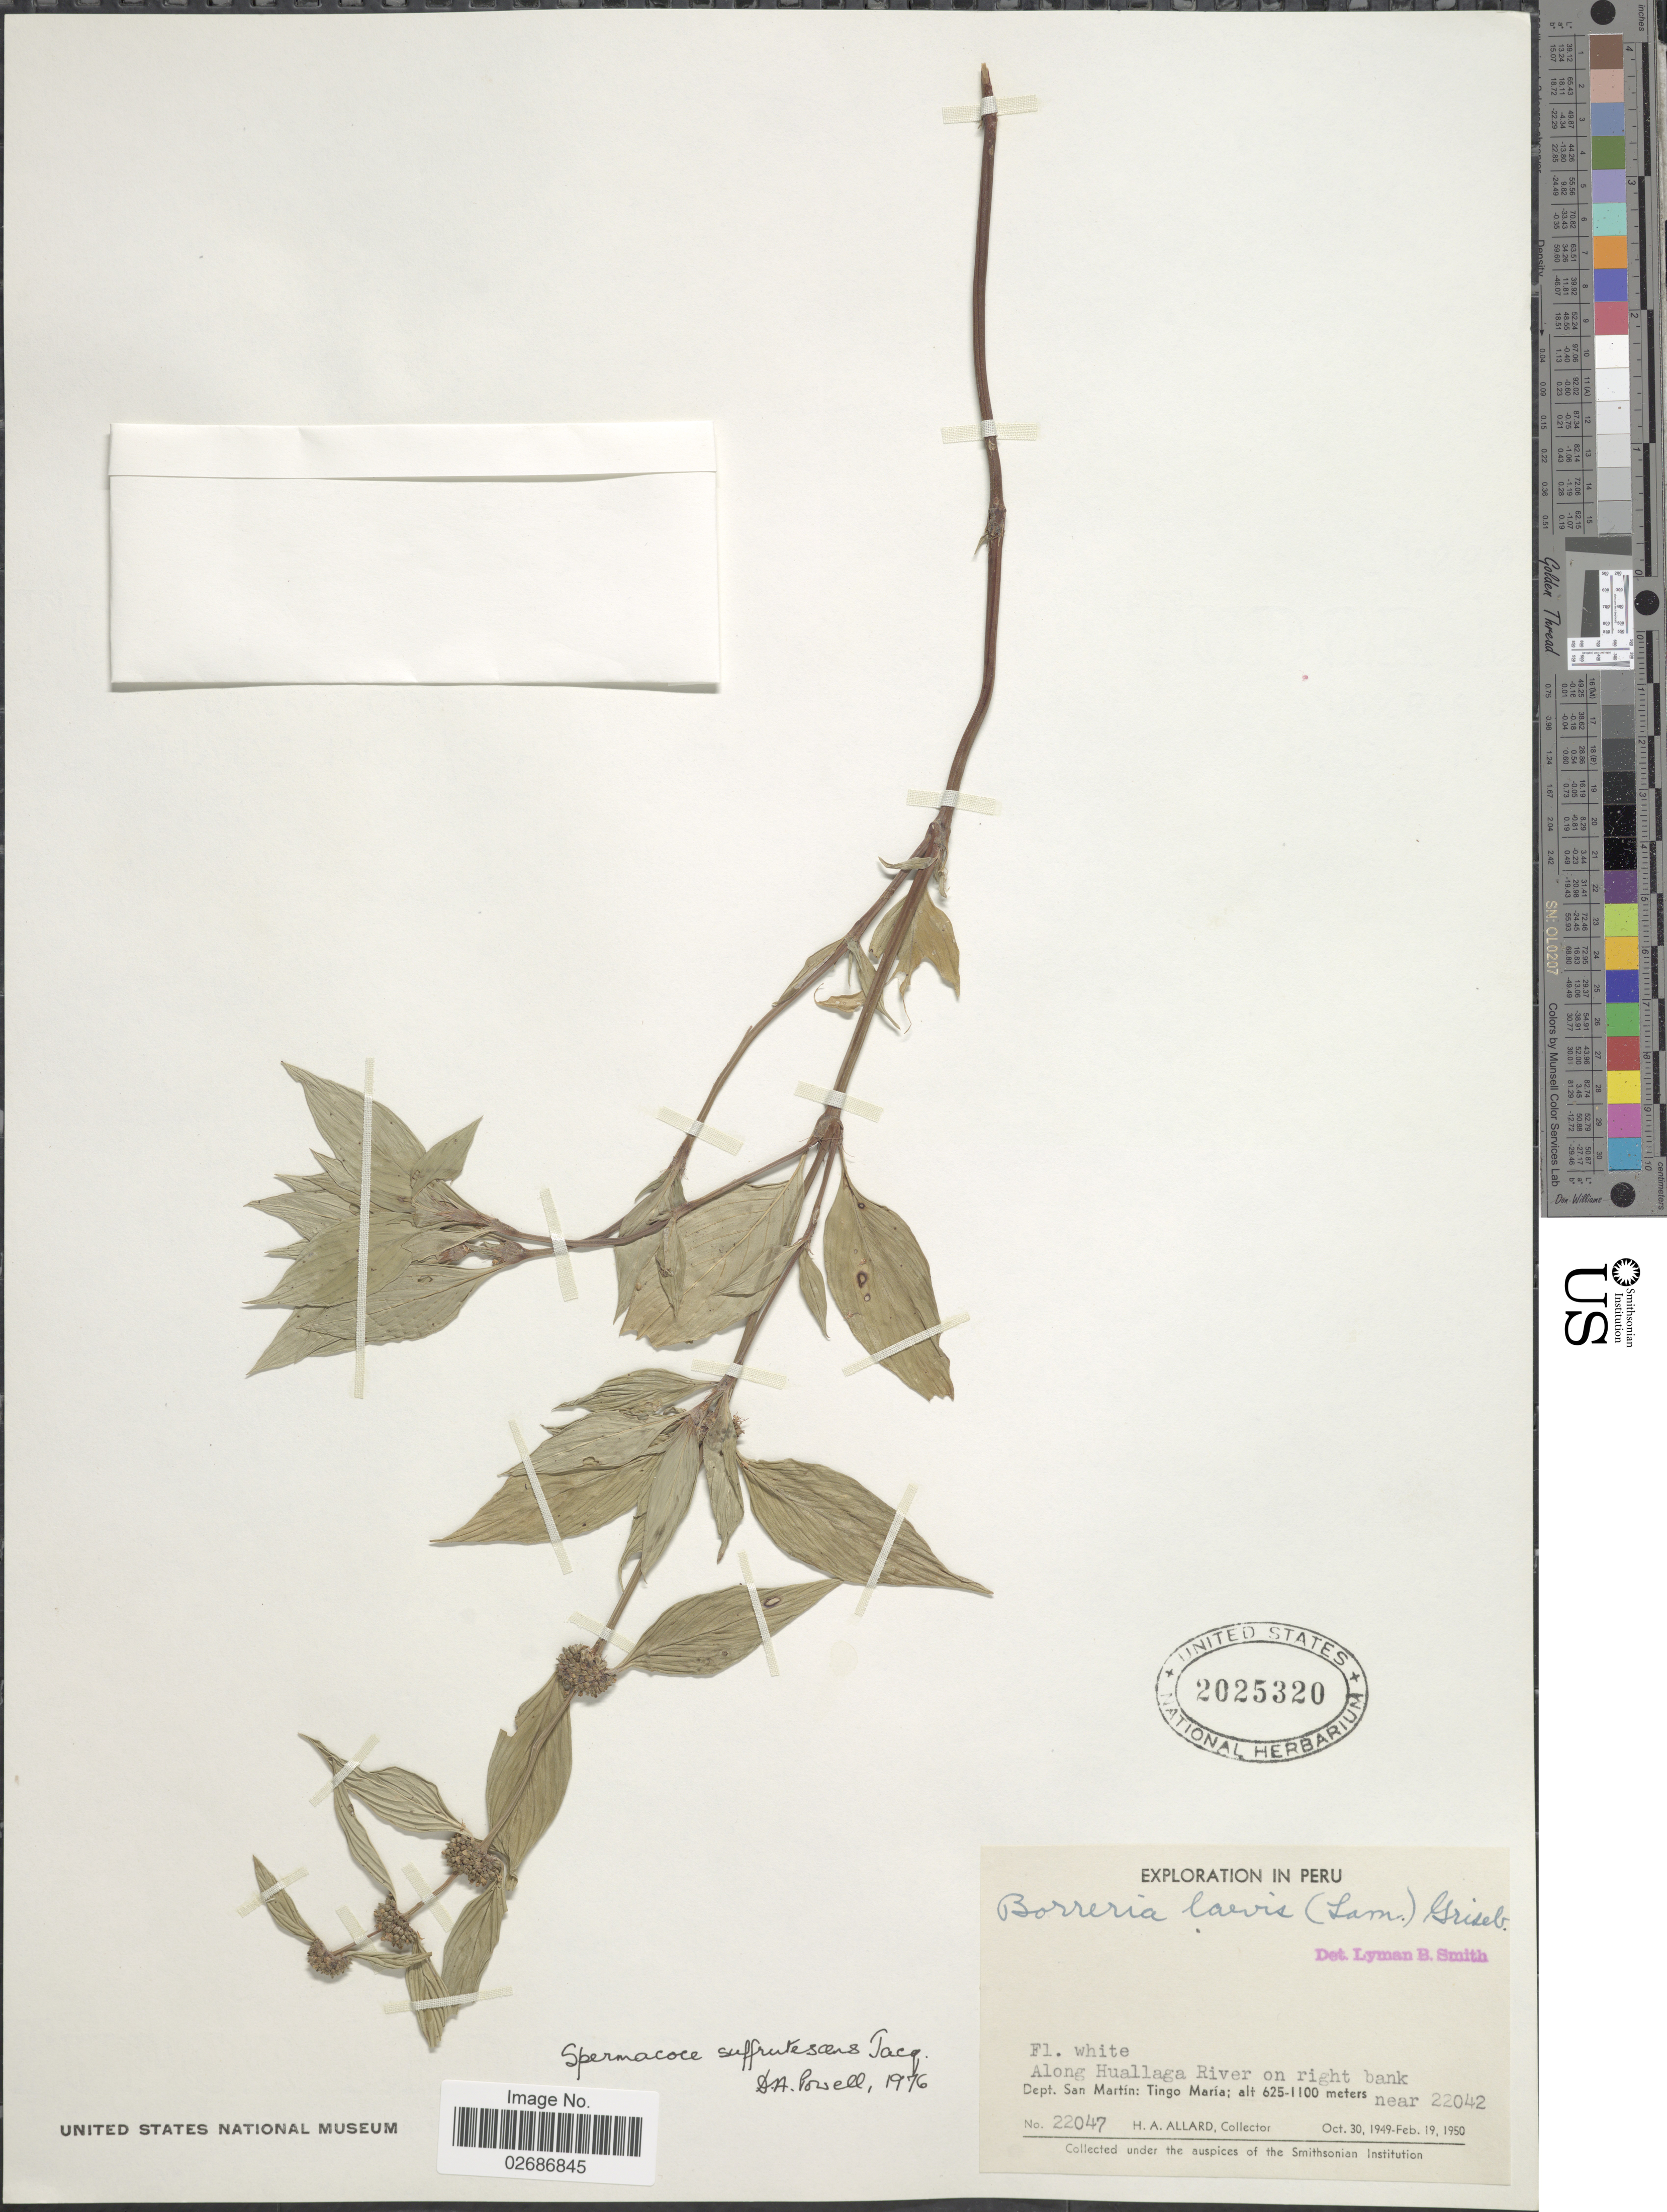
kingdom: Plantae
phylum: Tracheophyta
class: Magnoliopsida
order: Gentianales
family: Rubiaceae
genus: Borreria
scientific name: Borreria remota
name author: (Lam.) Bacigalupo & E.L. Cabral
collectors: H. A. Allard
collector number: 22047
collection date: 1949-10-30/1950-02-19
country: Peru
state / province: San Martín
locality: Along Huallaga River on right bank near 22042, Tingo Maria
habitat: along river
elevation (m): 625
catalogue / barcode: US 2025320